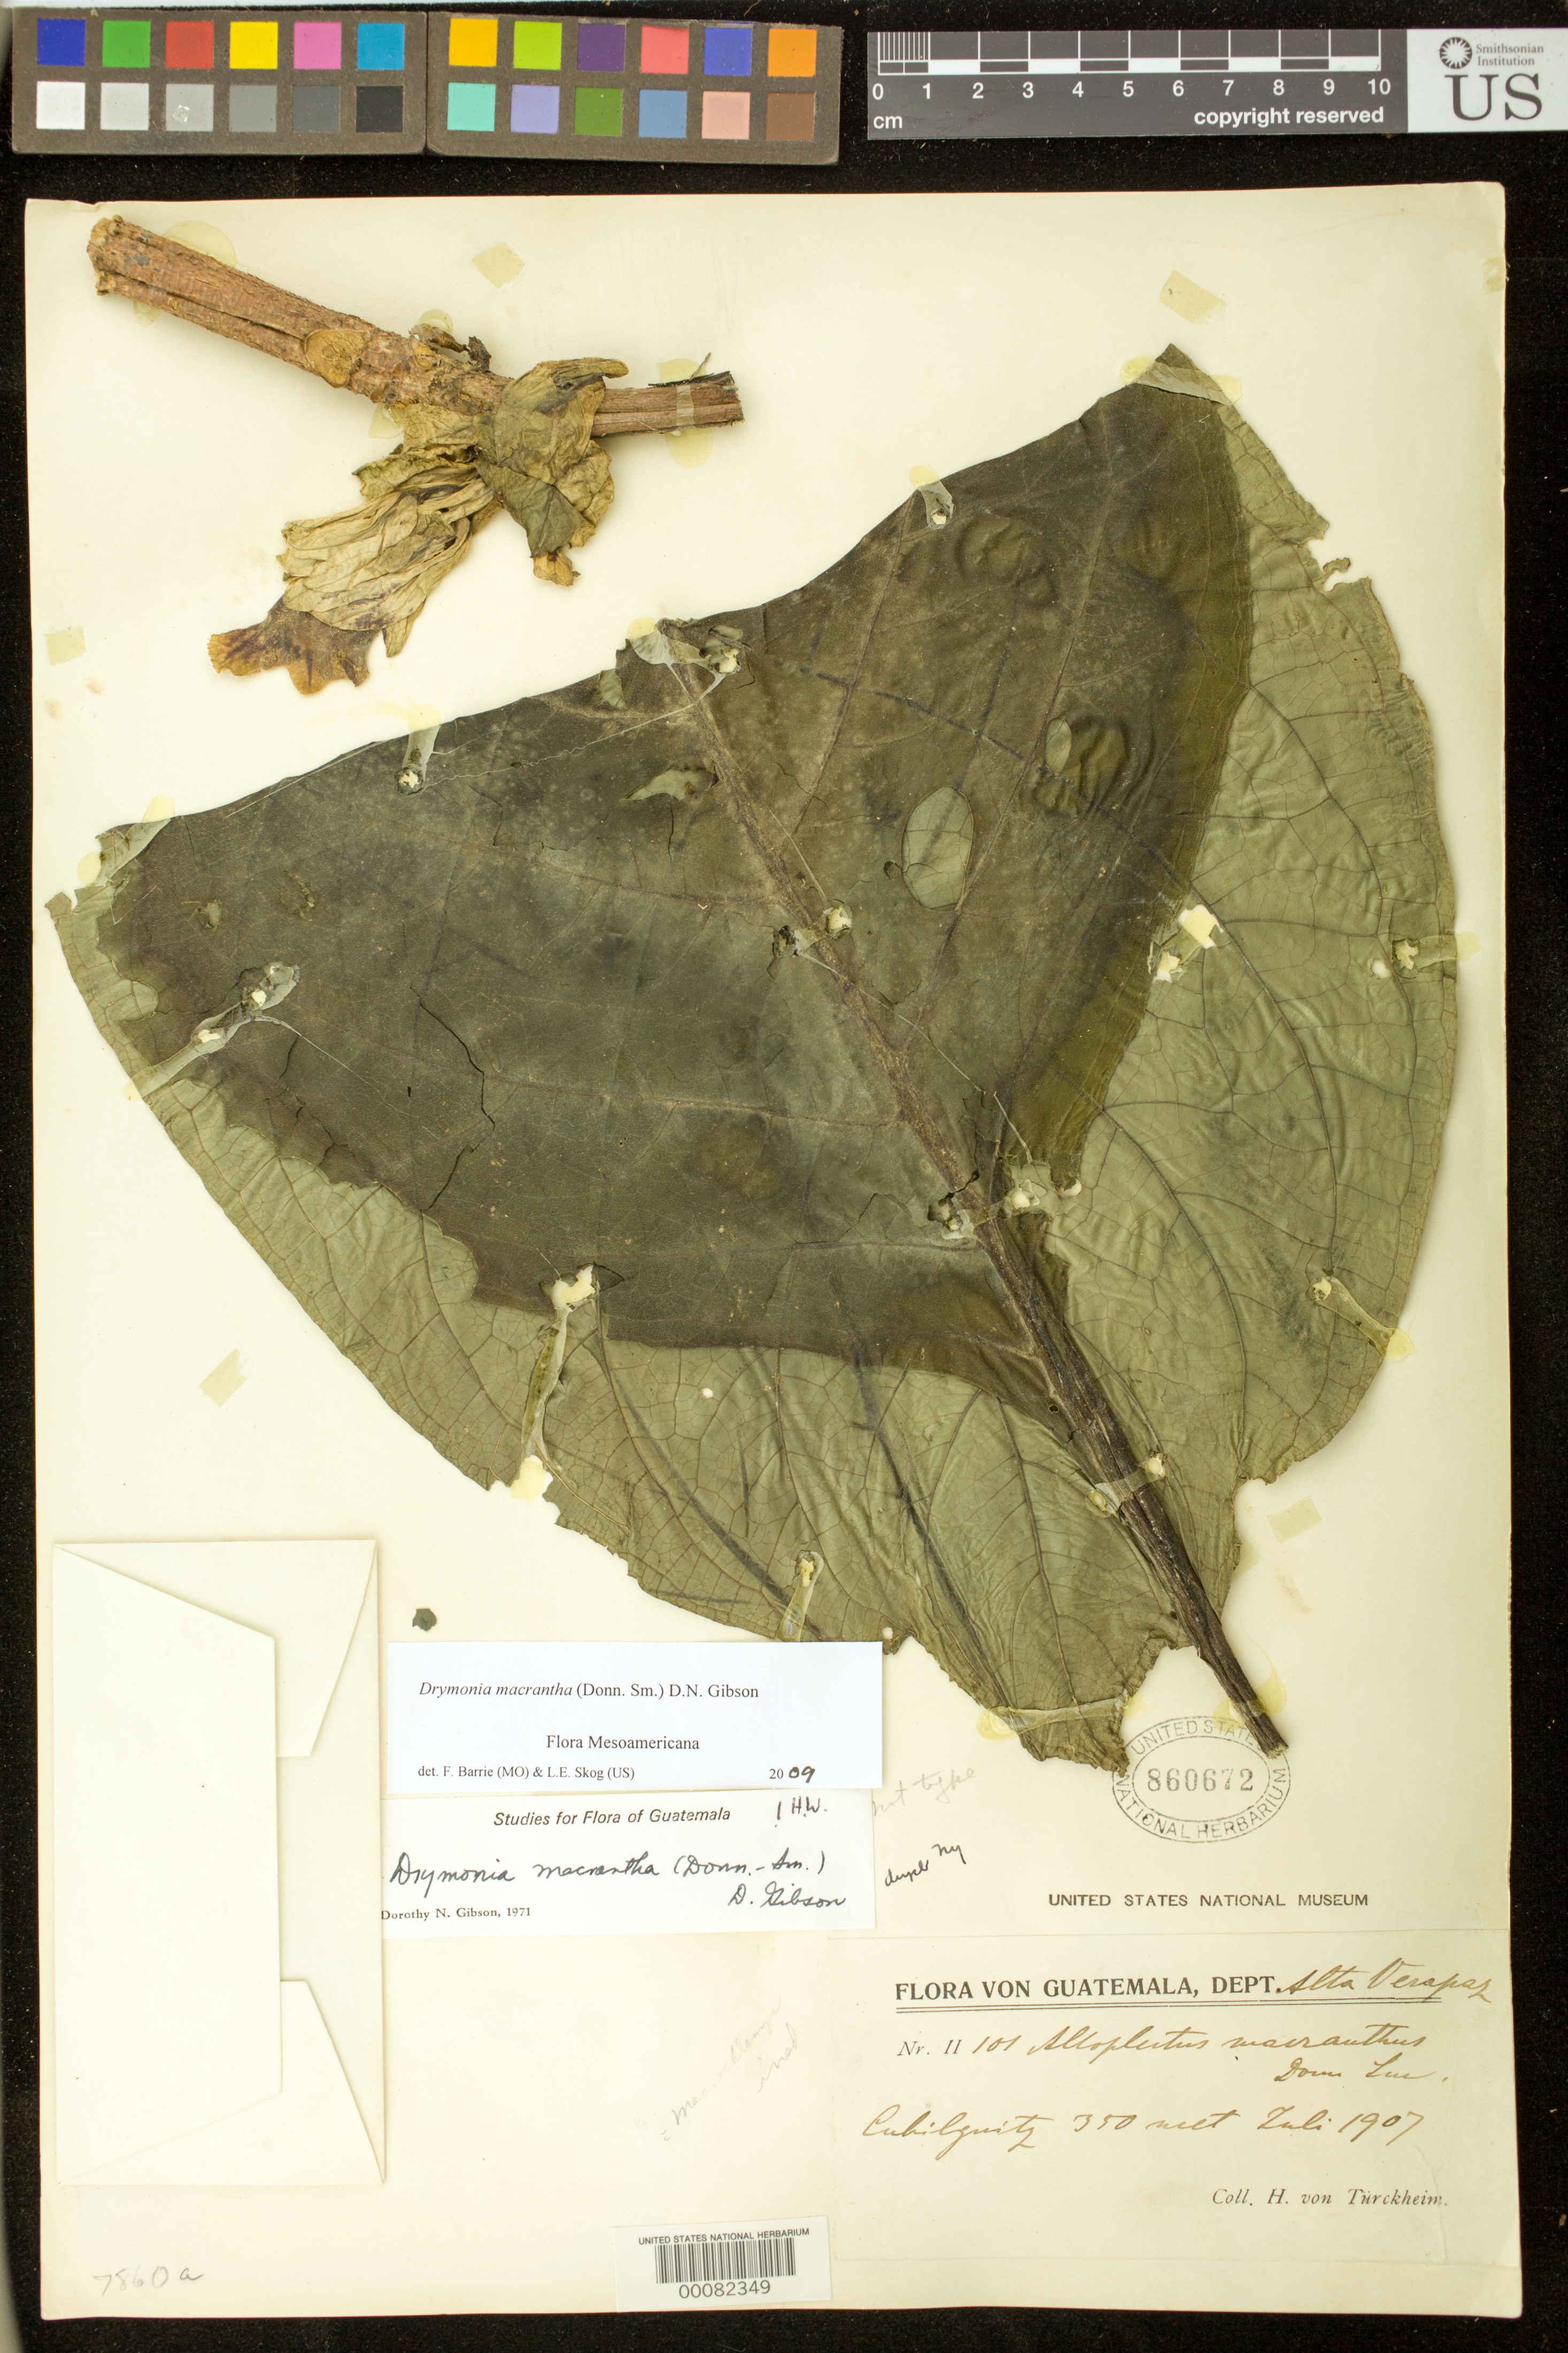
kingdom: Plantae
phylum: Tracheophyta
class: Magnoliopsida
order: Lamiales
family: Gesneriaceae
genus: Drymonia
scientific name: Drymonia macrantha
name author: (Donn. Sm.) D.N. Gibson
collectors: H. von Türckheim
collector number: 11101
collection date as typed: Jul 1907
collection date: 1907-07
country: Guatemala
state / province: Alta Verapaz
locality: Cubilquitz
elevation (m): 350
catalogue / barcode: US 860672